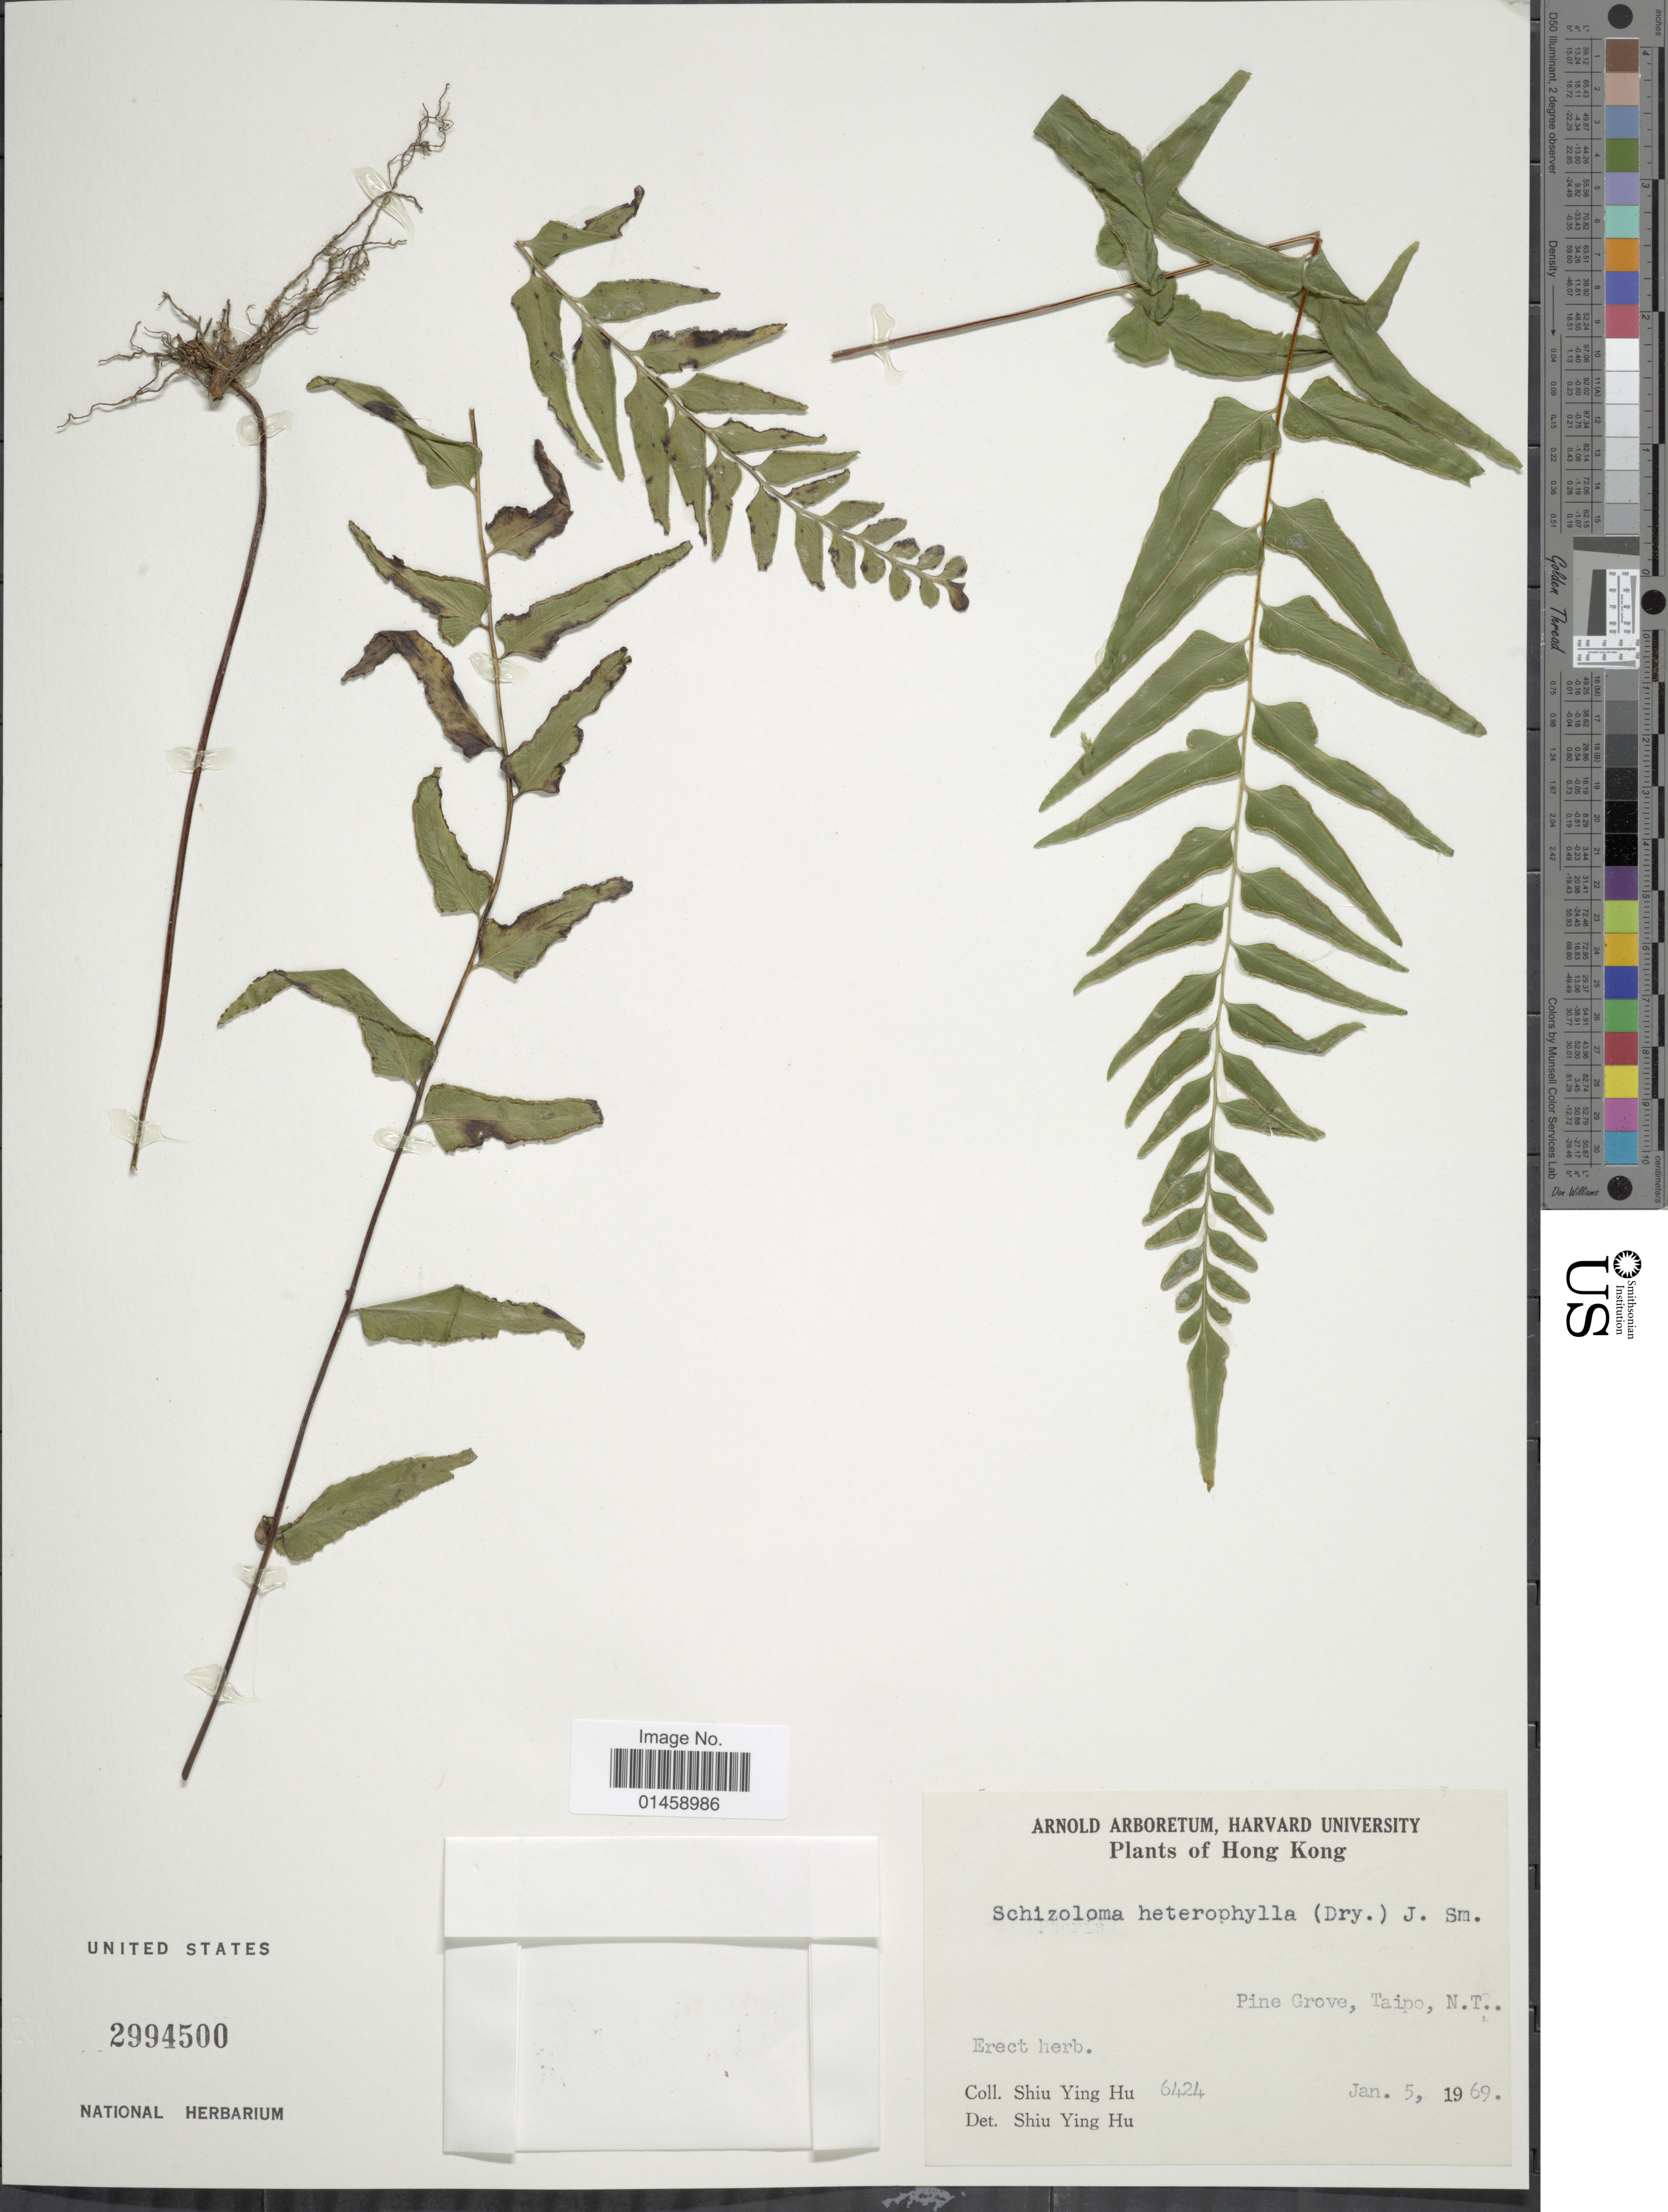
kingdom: Plantae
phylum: Tracheophyta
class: Polypodiopsida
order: Polypodiales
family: Lindsaeaceae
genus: Lindsaea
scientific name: Lindsaea heterophylla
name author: Dryand.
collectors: S. Y. Hu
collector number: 6424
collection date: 1969-01-05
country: China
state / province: Hong Kong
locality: Pine Grove, Taipo, N. T.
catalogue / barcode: US 2994500